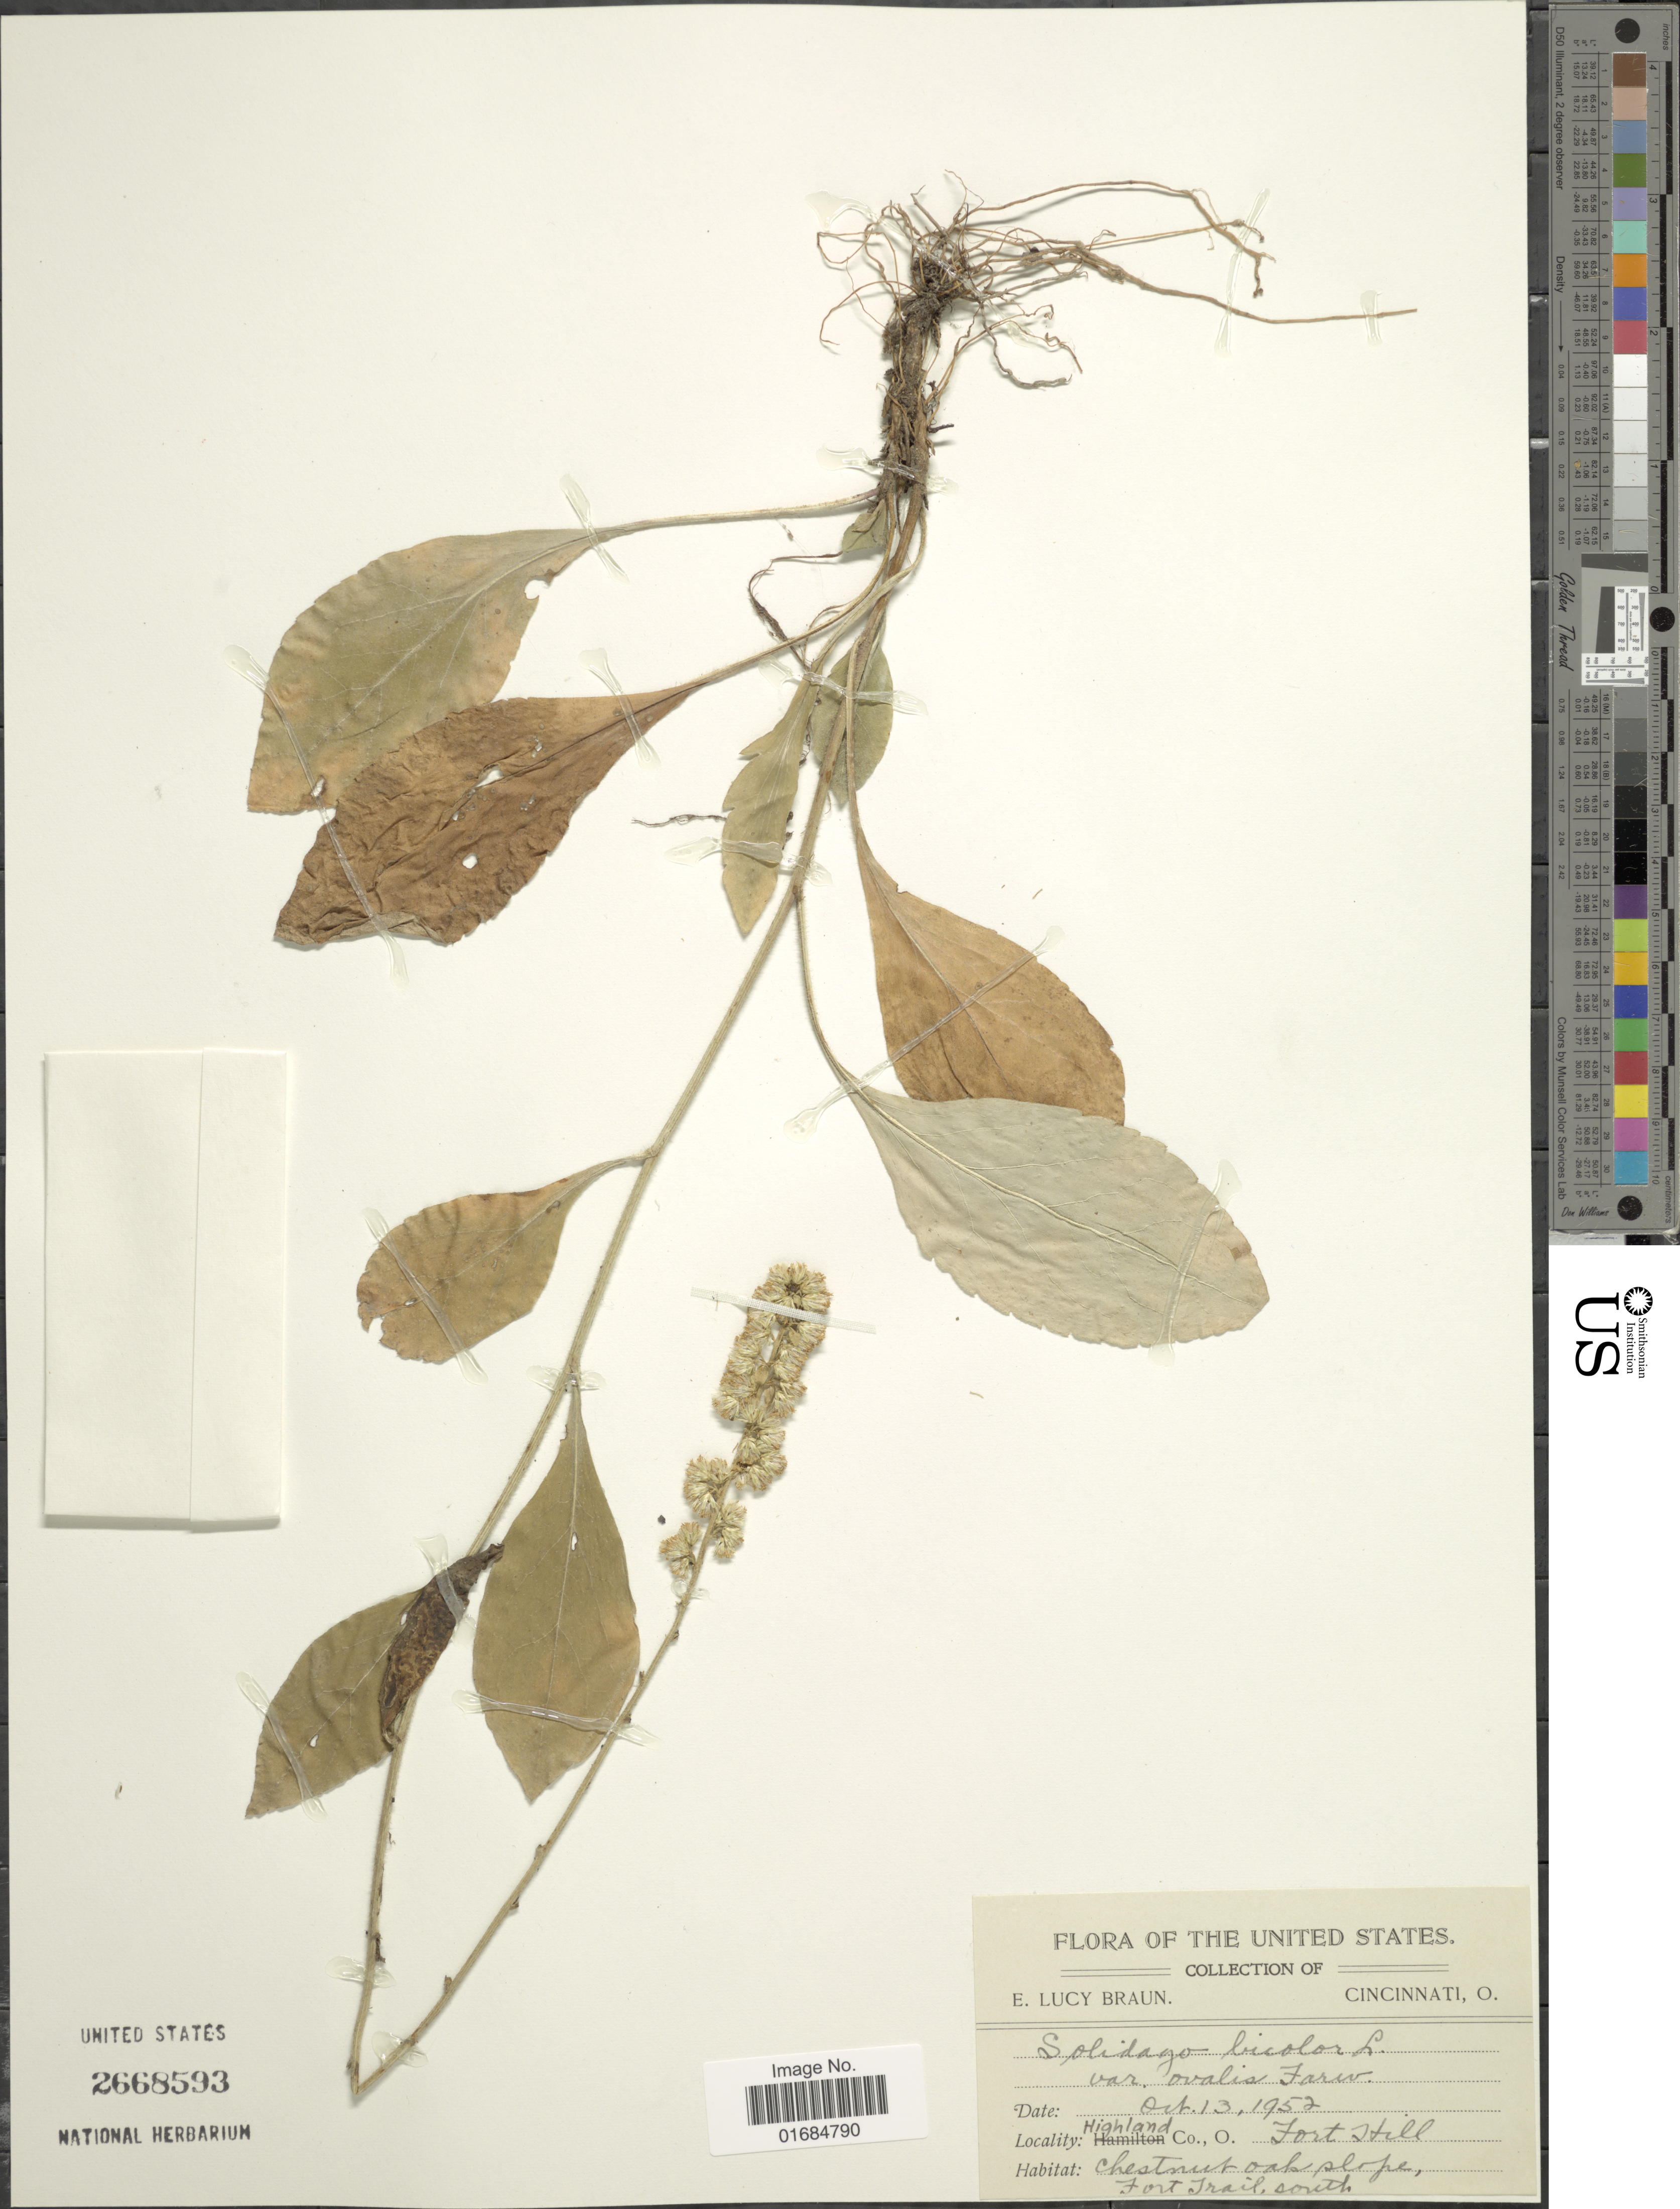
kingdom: Plantae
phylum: Tracheophyta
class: Magnoliopsida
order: Asterales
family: Asteraceae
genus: Solidago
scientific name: Solidago bicolor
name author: L.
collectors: E. L. Braun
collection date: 1952-10-13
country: United States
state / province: Ohio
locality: Highland Co., O. Fort Hill.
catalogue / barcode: US 2668593